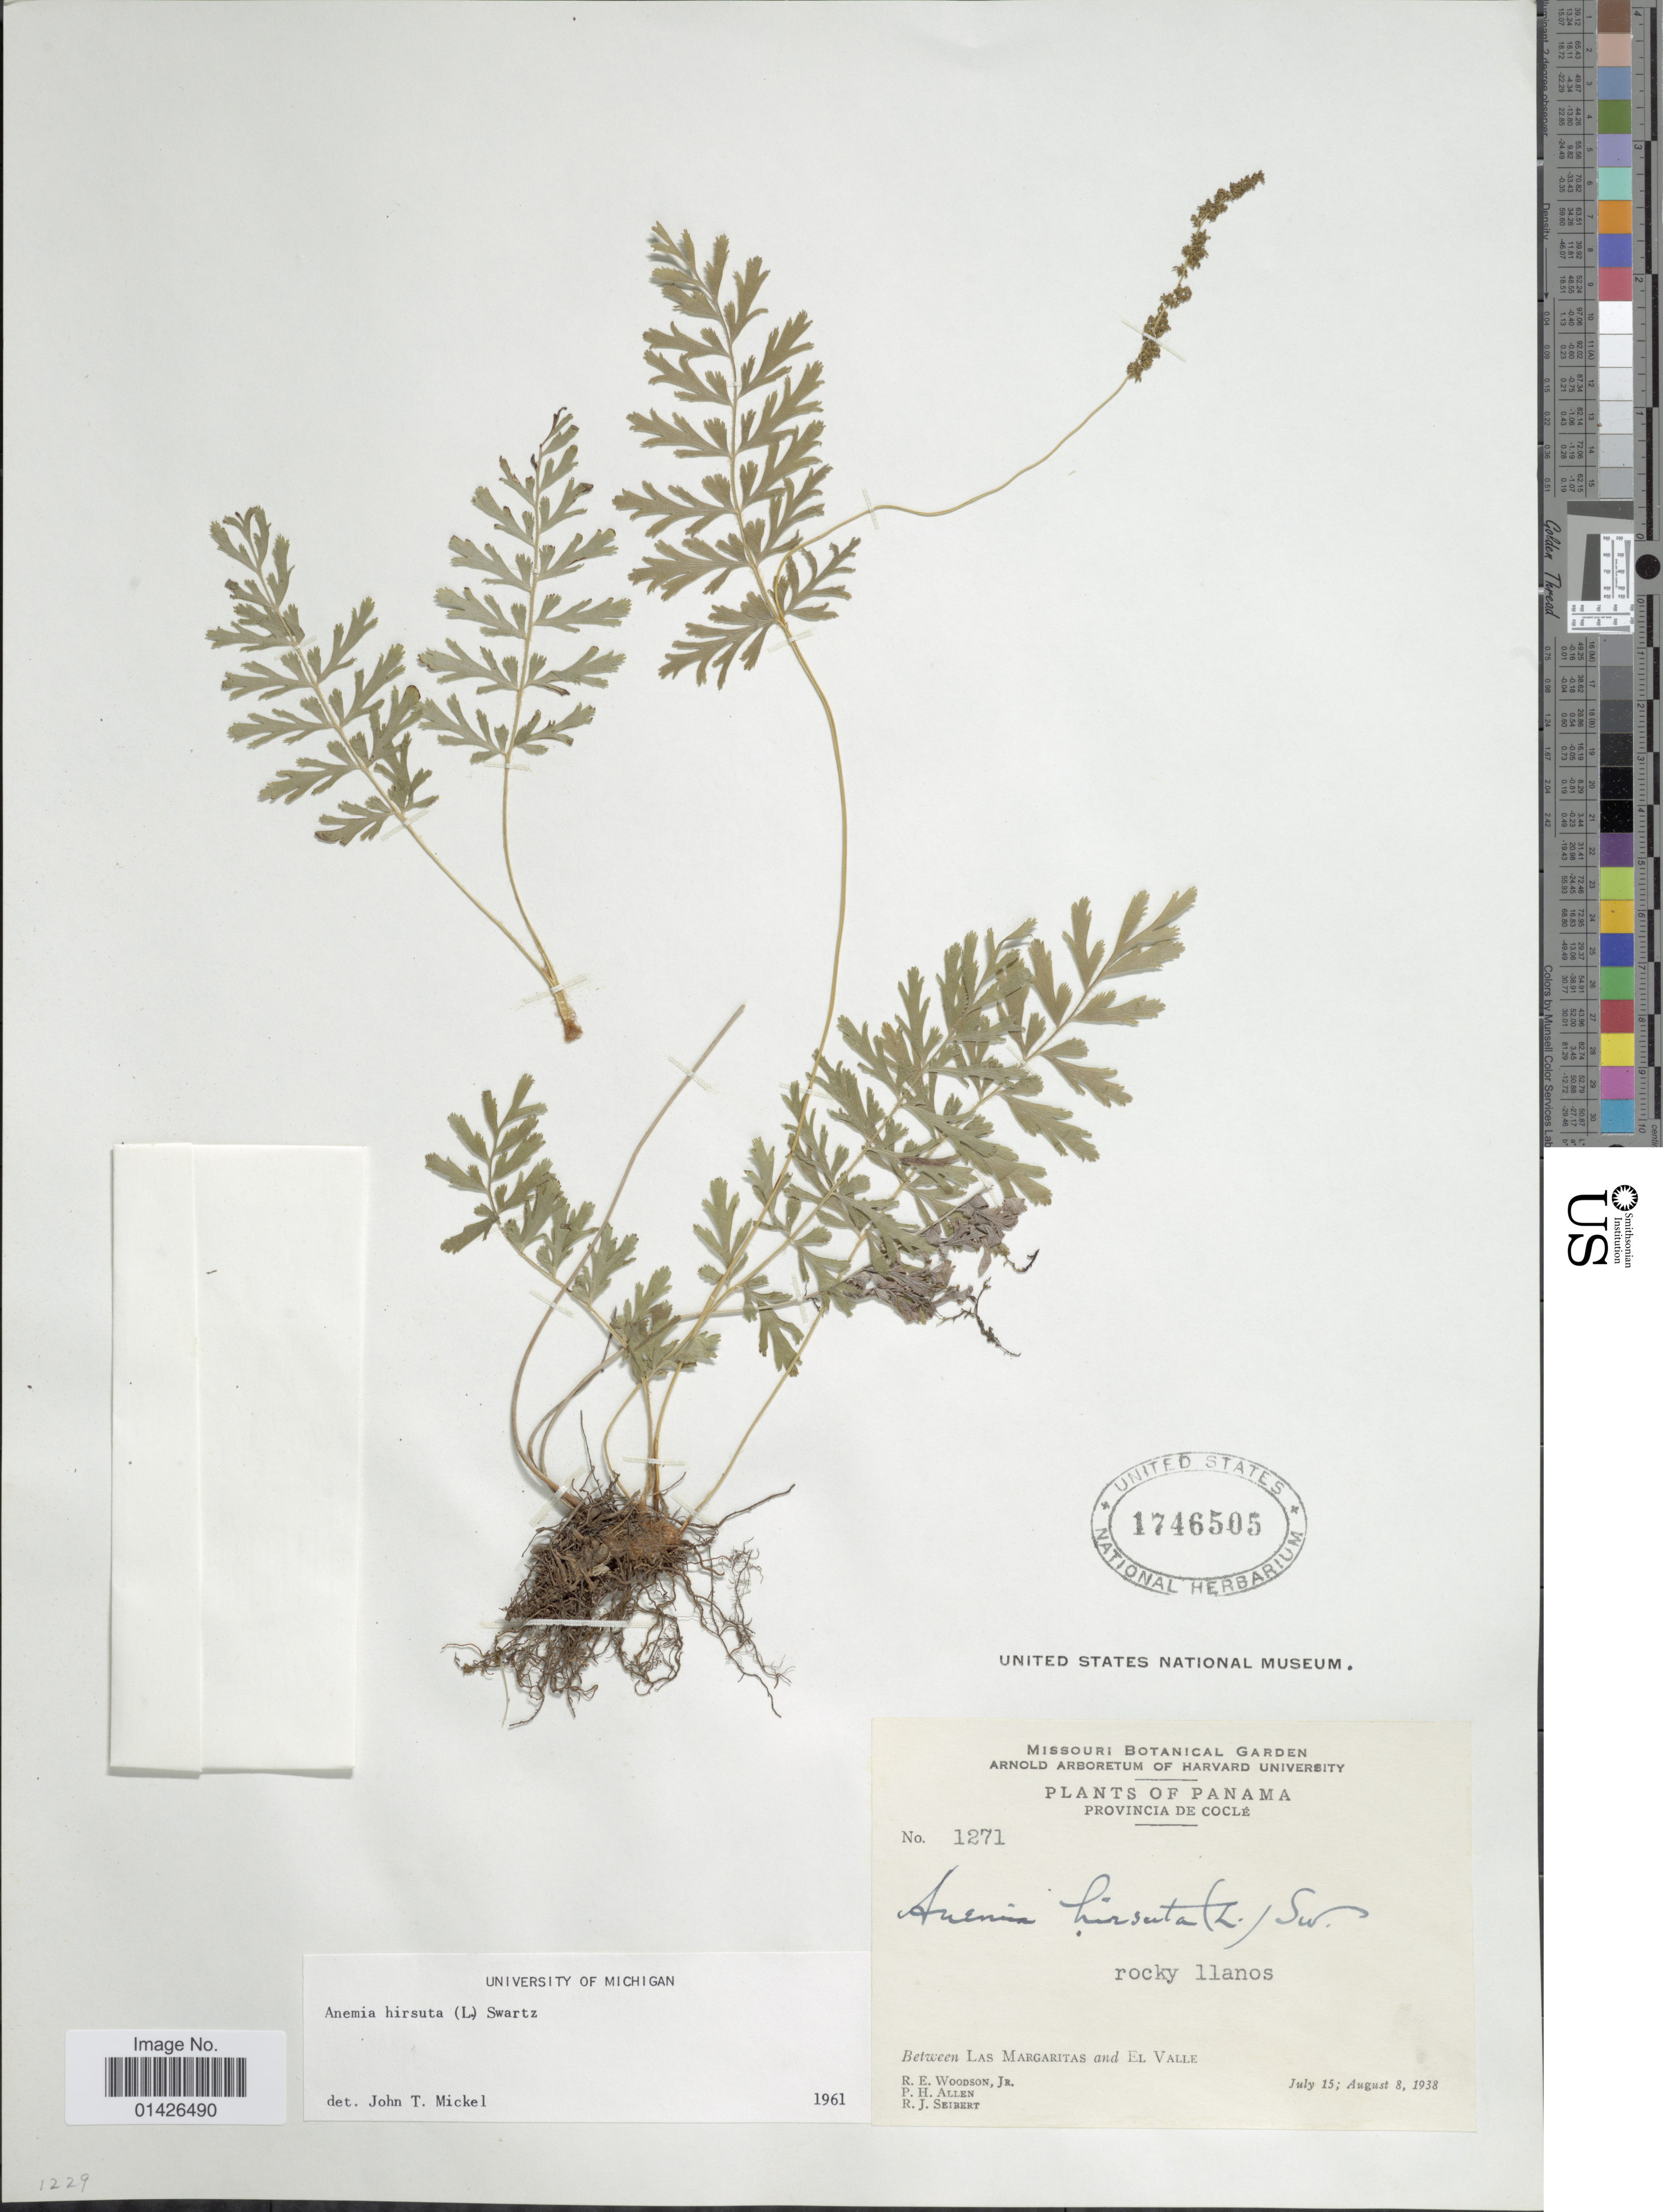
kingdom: Plantae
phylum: Tracheophyta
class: Polypodiopsida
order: Schizaeales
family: Anemiaceae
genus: Anemia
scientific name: Anemia hirsuta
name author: (L.) Sw.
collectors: R. E. Woodson, P. H. Allen & R. J. Seibert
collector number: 1271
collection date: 1938-07-15/1938-08-08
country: Panama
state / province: Coclé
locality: Between Las Margaritas and El Valle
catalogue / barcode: US 1746505